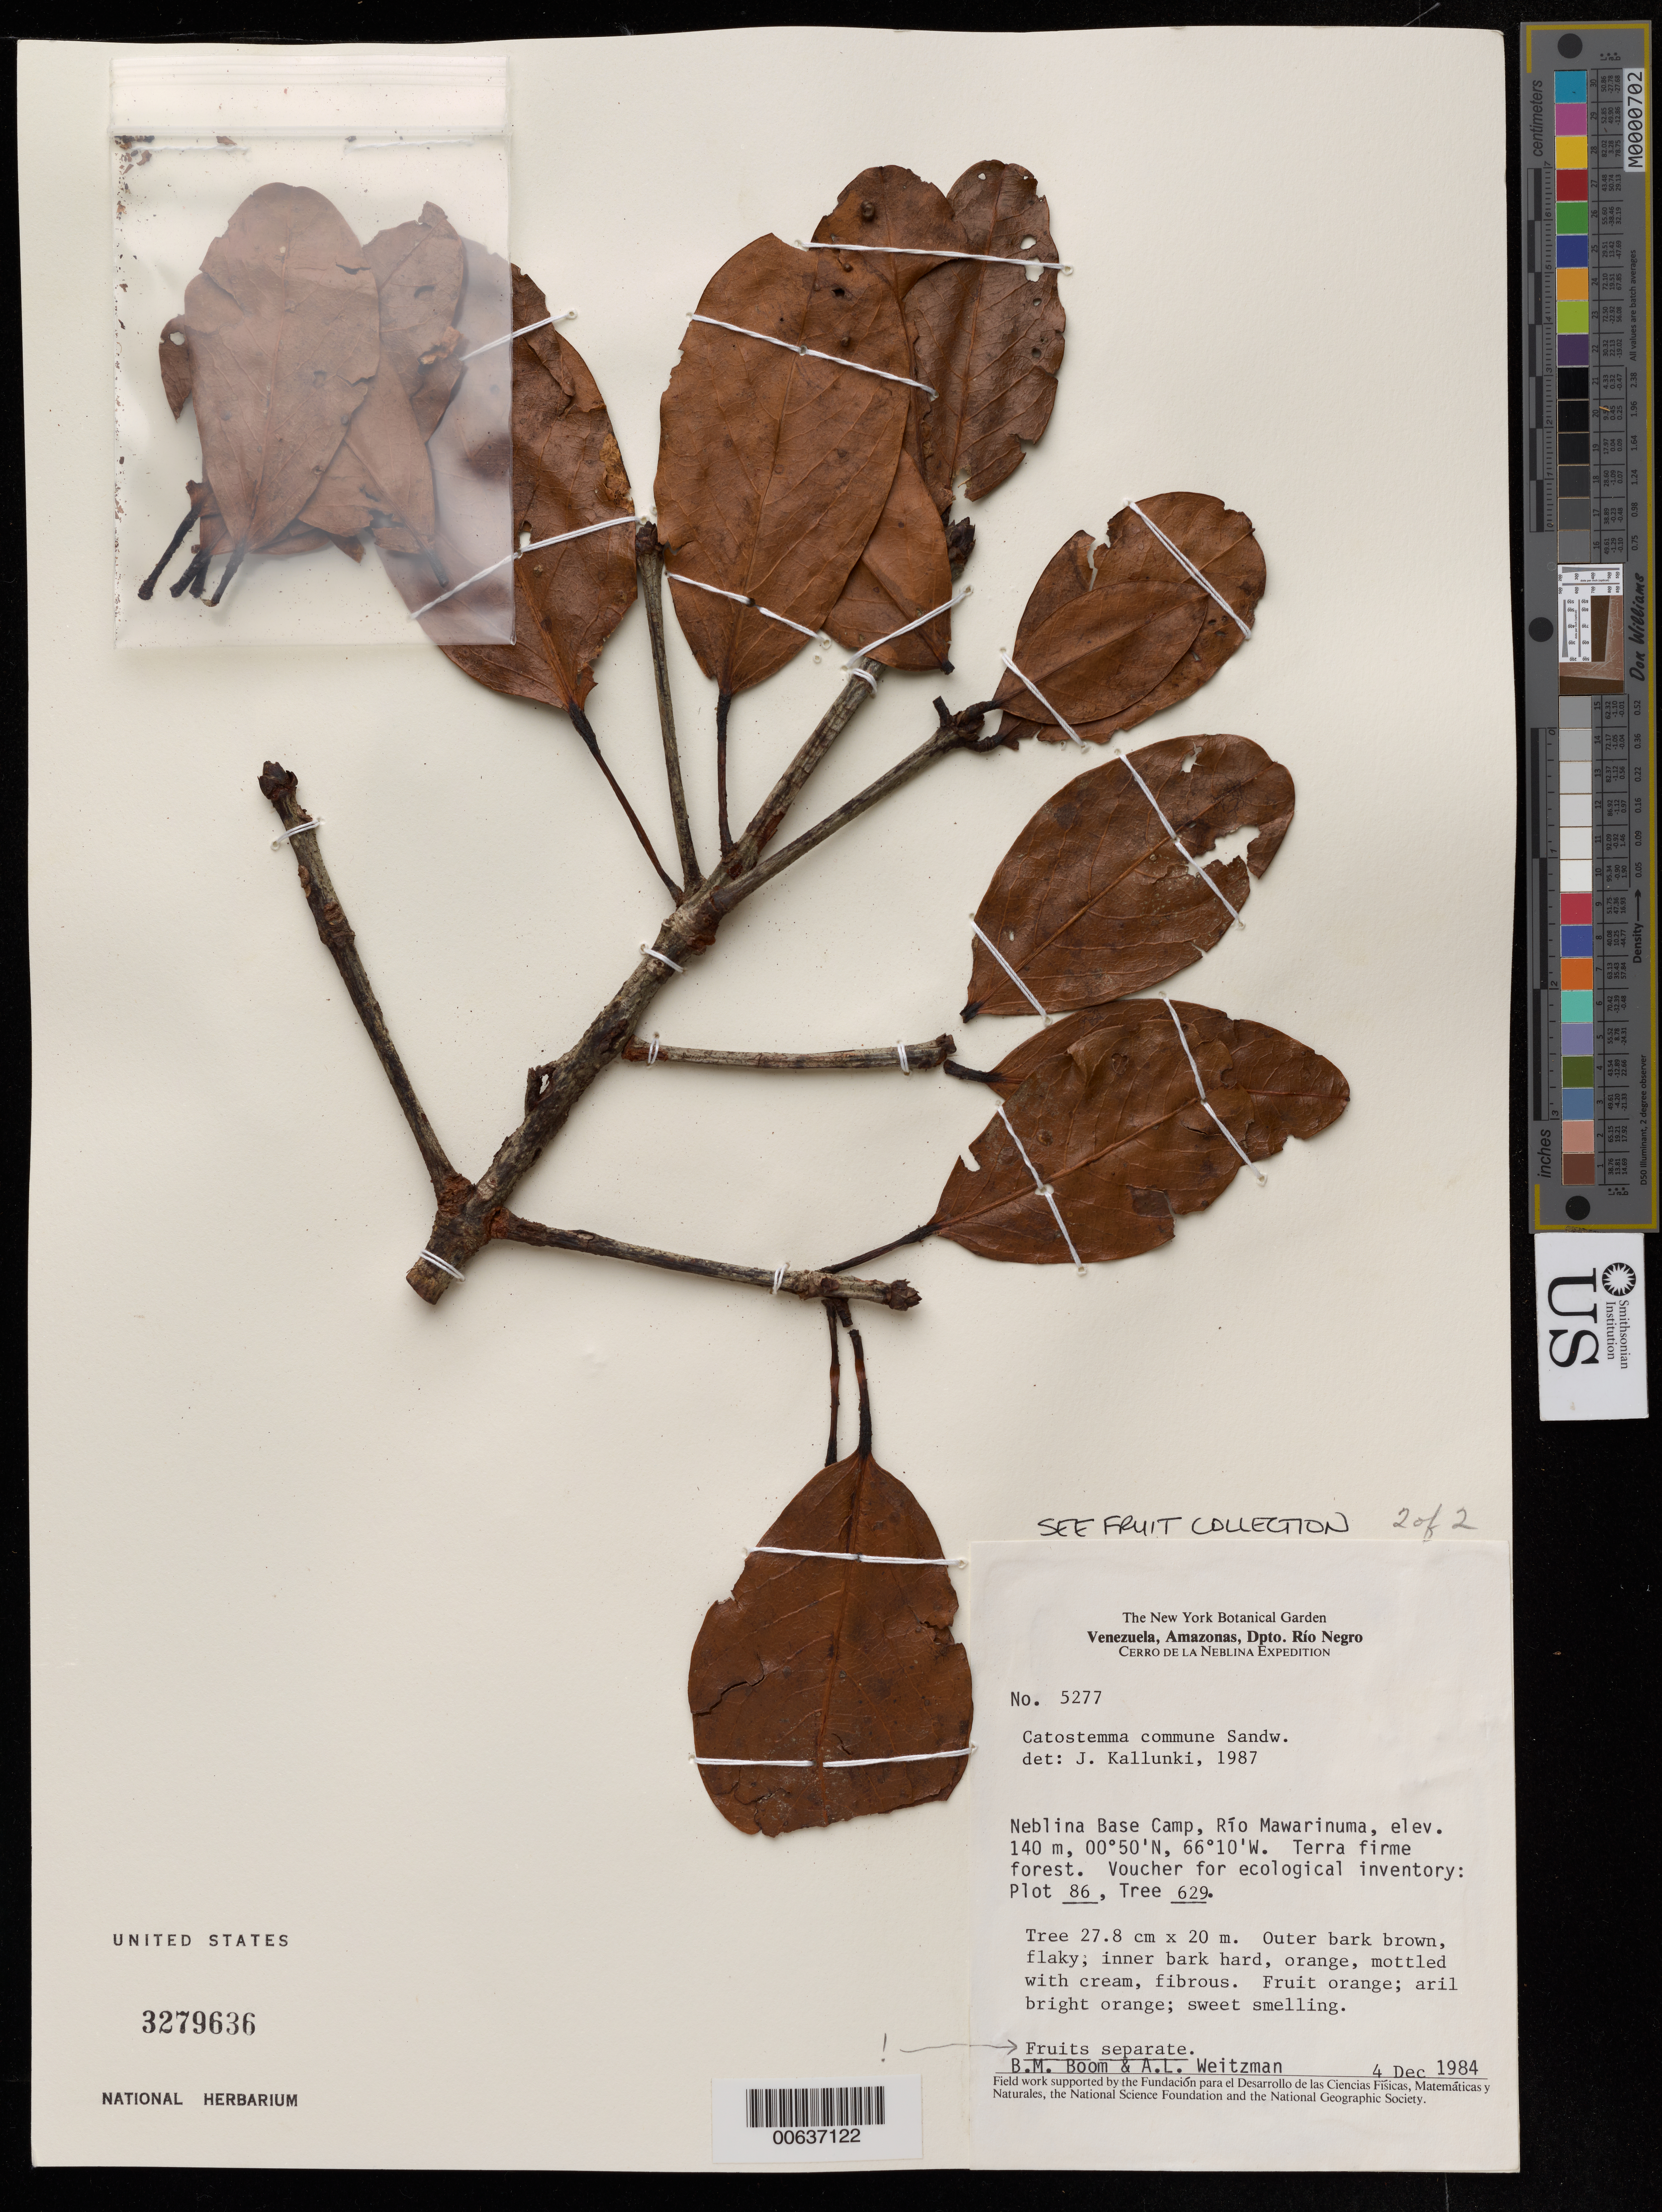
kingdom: Plantae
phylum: Tracheophyta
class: Magnoliopsida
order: Malvales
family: Malvaceae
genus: Catostemma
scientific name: Catostemma commune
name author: Sandwith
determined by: Kallunki, Jacquelyn A.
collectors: B. M. Boom & A. L. Weitzman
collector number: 5277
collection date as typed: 04 Dec 1984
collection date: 1984-12-04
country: Venezuela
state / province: Amazonas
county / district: Rio Negro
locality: Neblina Base Camp, Río Mawarinuma.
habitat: Terra firme forest.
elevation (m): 140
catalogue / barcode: US 3279636